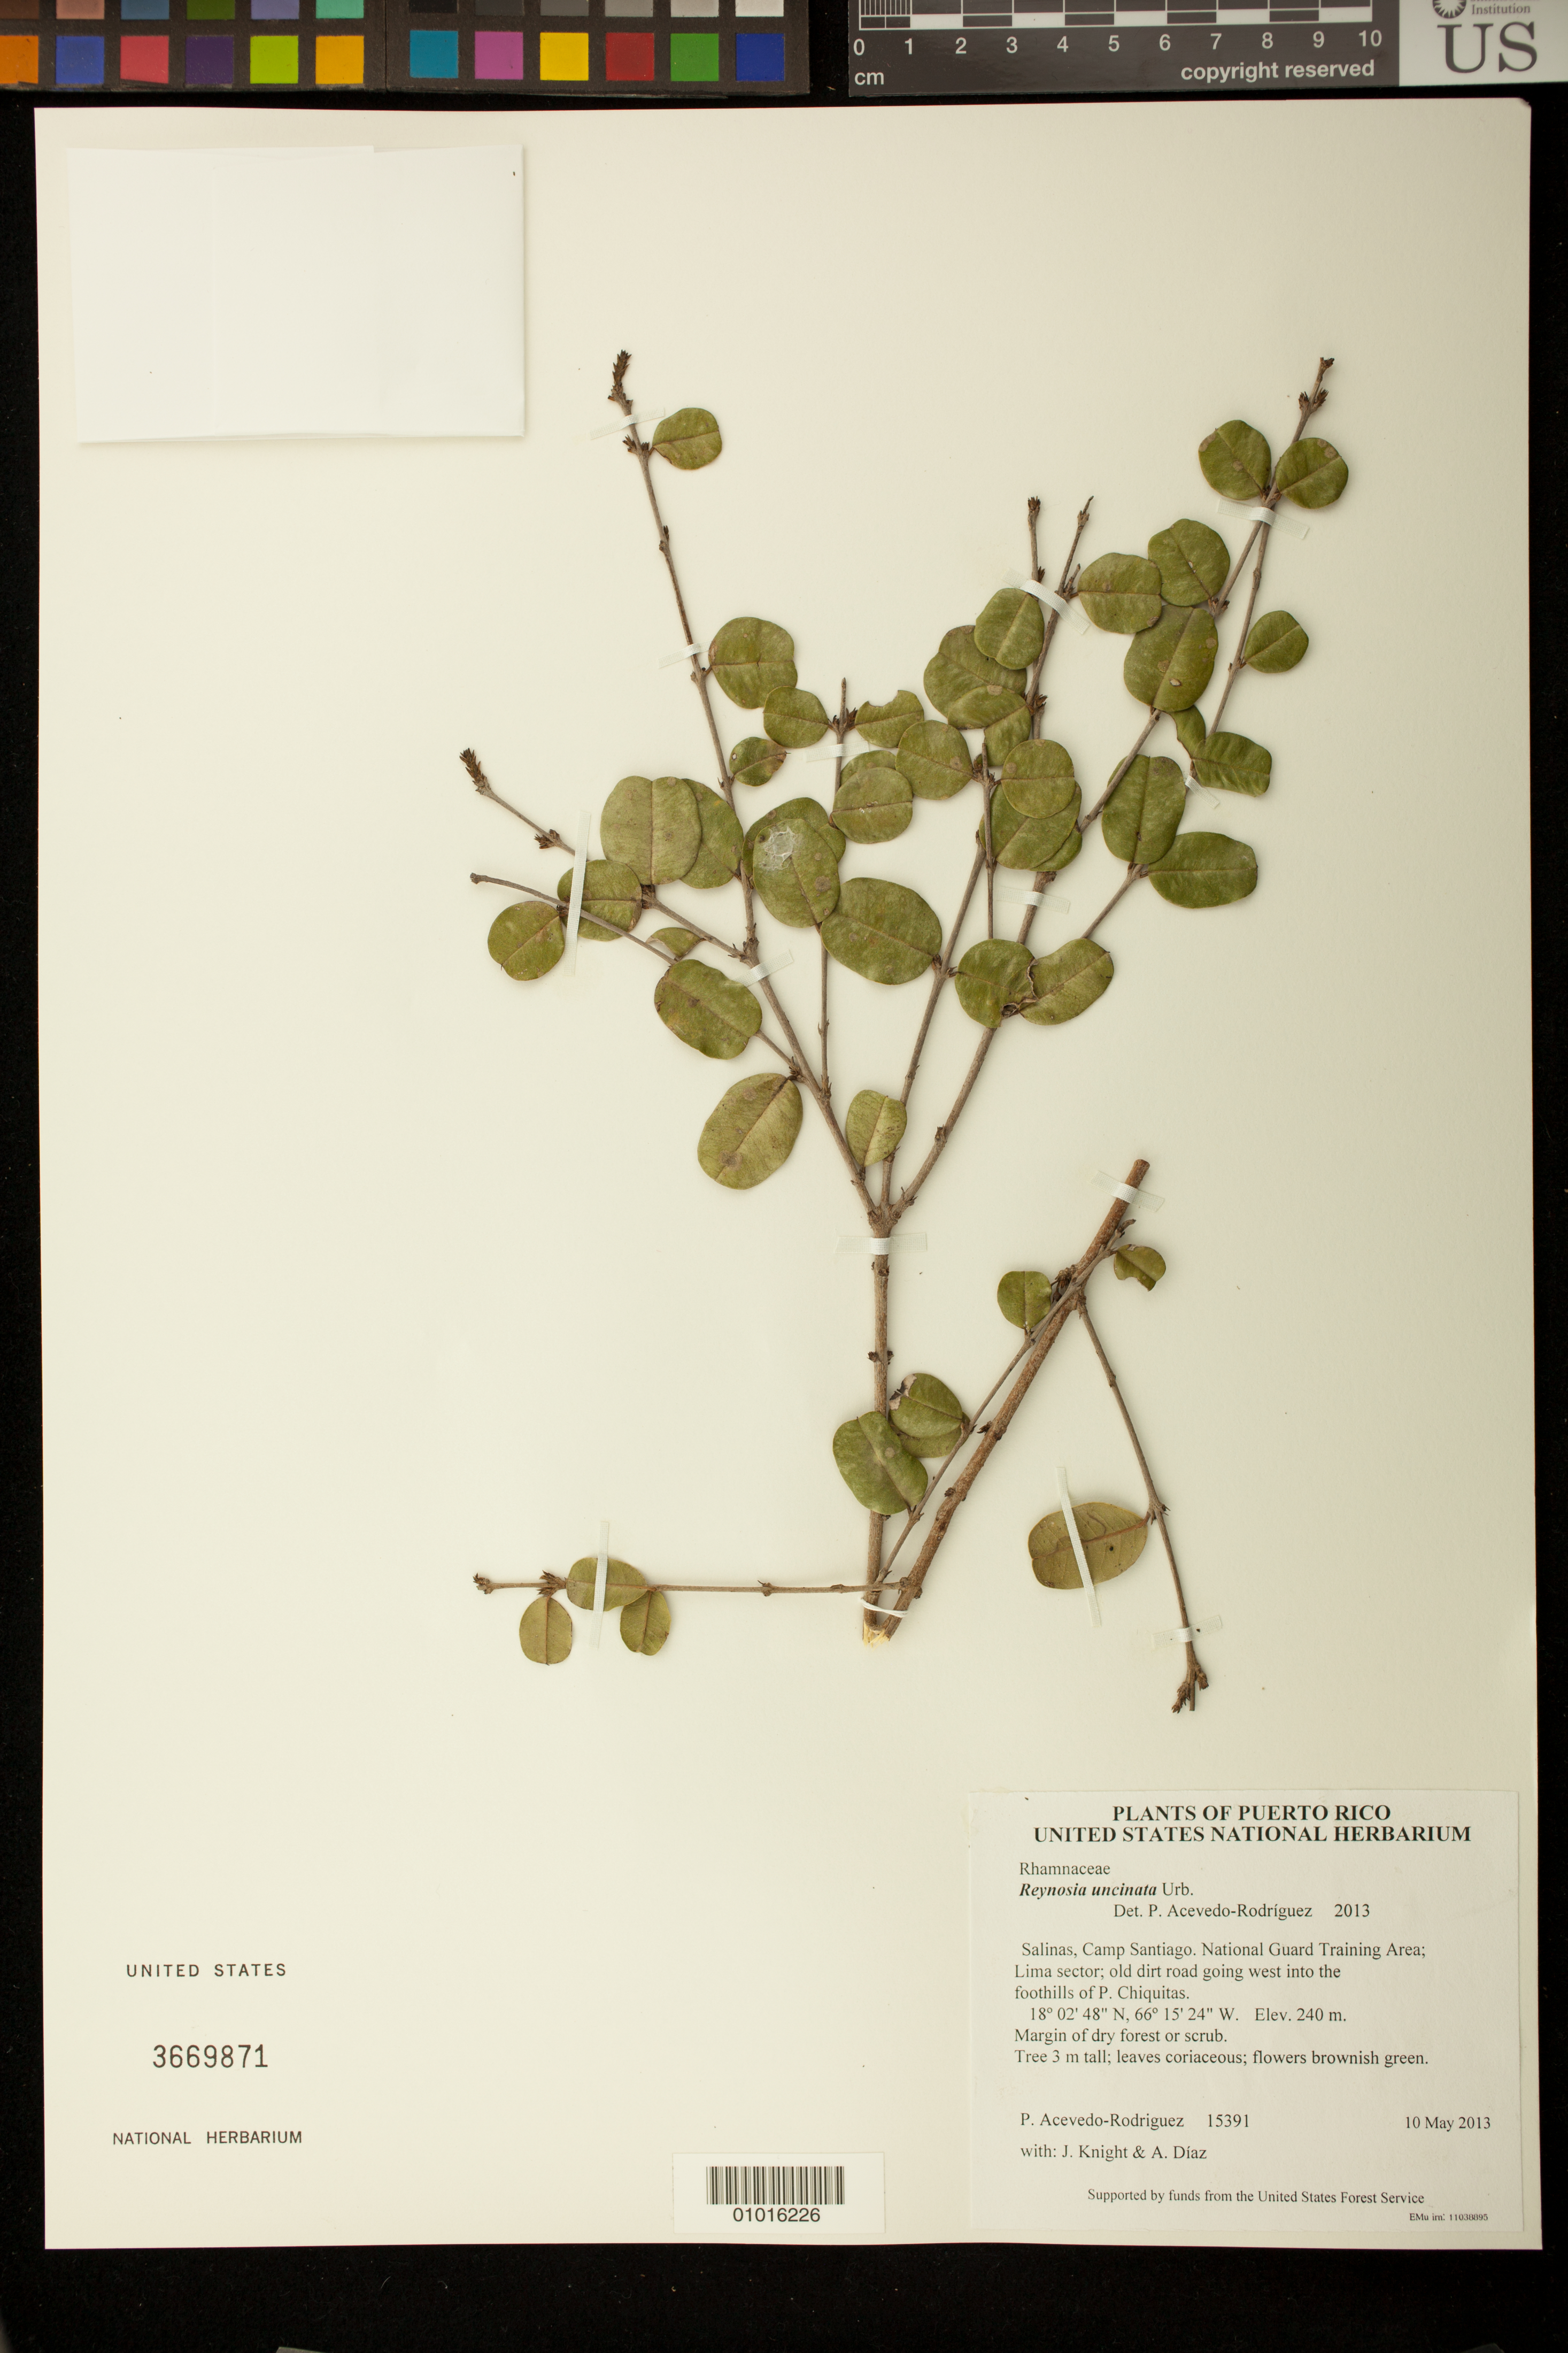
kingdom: Plantae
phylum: Tracheophyta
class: Magnoliopsida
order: Rosales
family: Rhamnaceae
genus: Reynosia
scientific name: Reynosia uncinata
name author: Urb.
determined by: Acevedo-Rodríguez, P., (BOT), Smithsonian Institution - National Museum of Natural History (UNITED STATES)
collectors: P. Acevedo-Rodr., J. Knight & A. Díaz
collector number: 15391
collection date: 2013-05-10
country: Puerto Rico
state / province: Salinas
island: Puerto Rico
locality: Camp Santiago. National Guard Training Area; Lima sector; old dirt road going west into the foothills of P. Chiquitas.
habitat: Margin of dry forest or scrub.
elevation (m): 240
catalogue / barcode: US 3669871